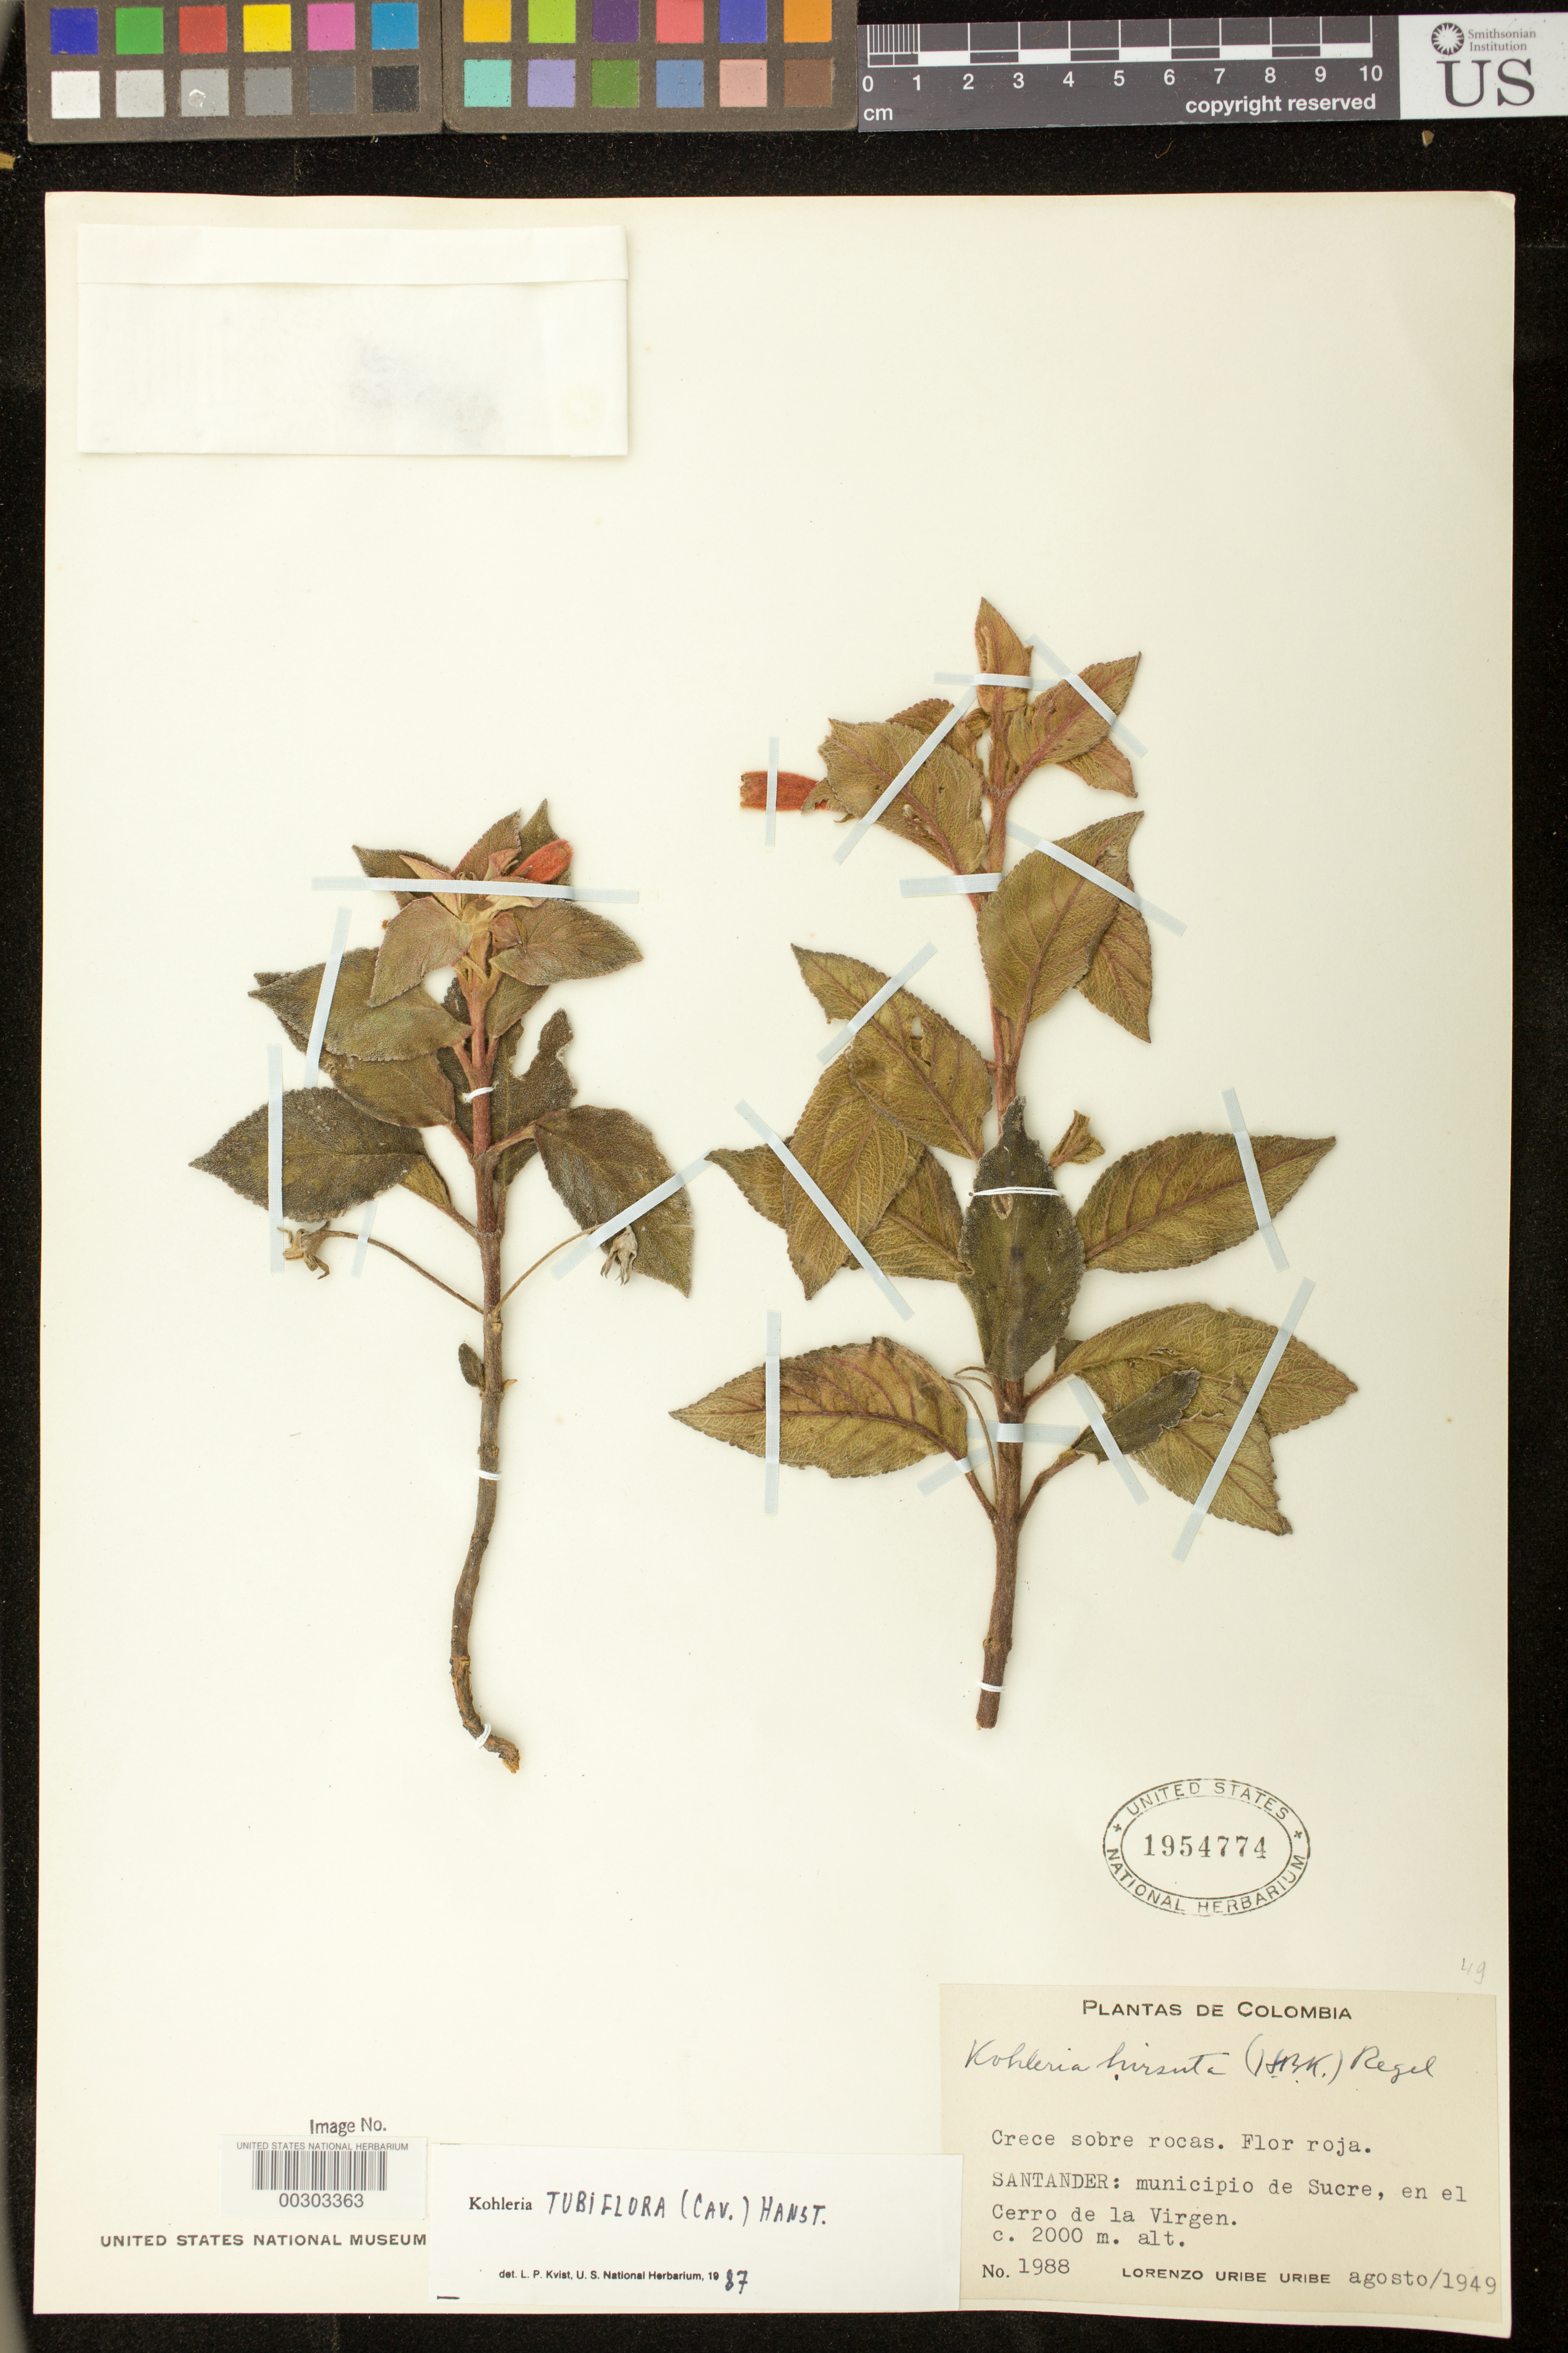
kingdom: Plantae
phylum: Tracheophyta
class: Magnoliopsida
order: Lamiales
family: Gesneriaceae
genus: Kohleria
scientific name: Kohleria tubiflora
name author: (Cav.) Hanst.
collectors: L. Uribe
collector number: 1988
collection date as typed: Aug 1949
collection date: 1949-08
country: Colombia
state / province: Meta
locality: Mun. of Sucre, in Cerro de la Virgen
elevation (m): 2000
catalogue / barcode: US 1954774